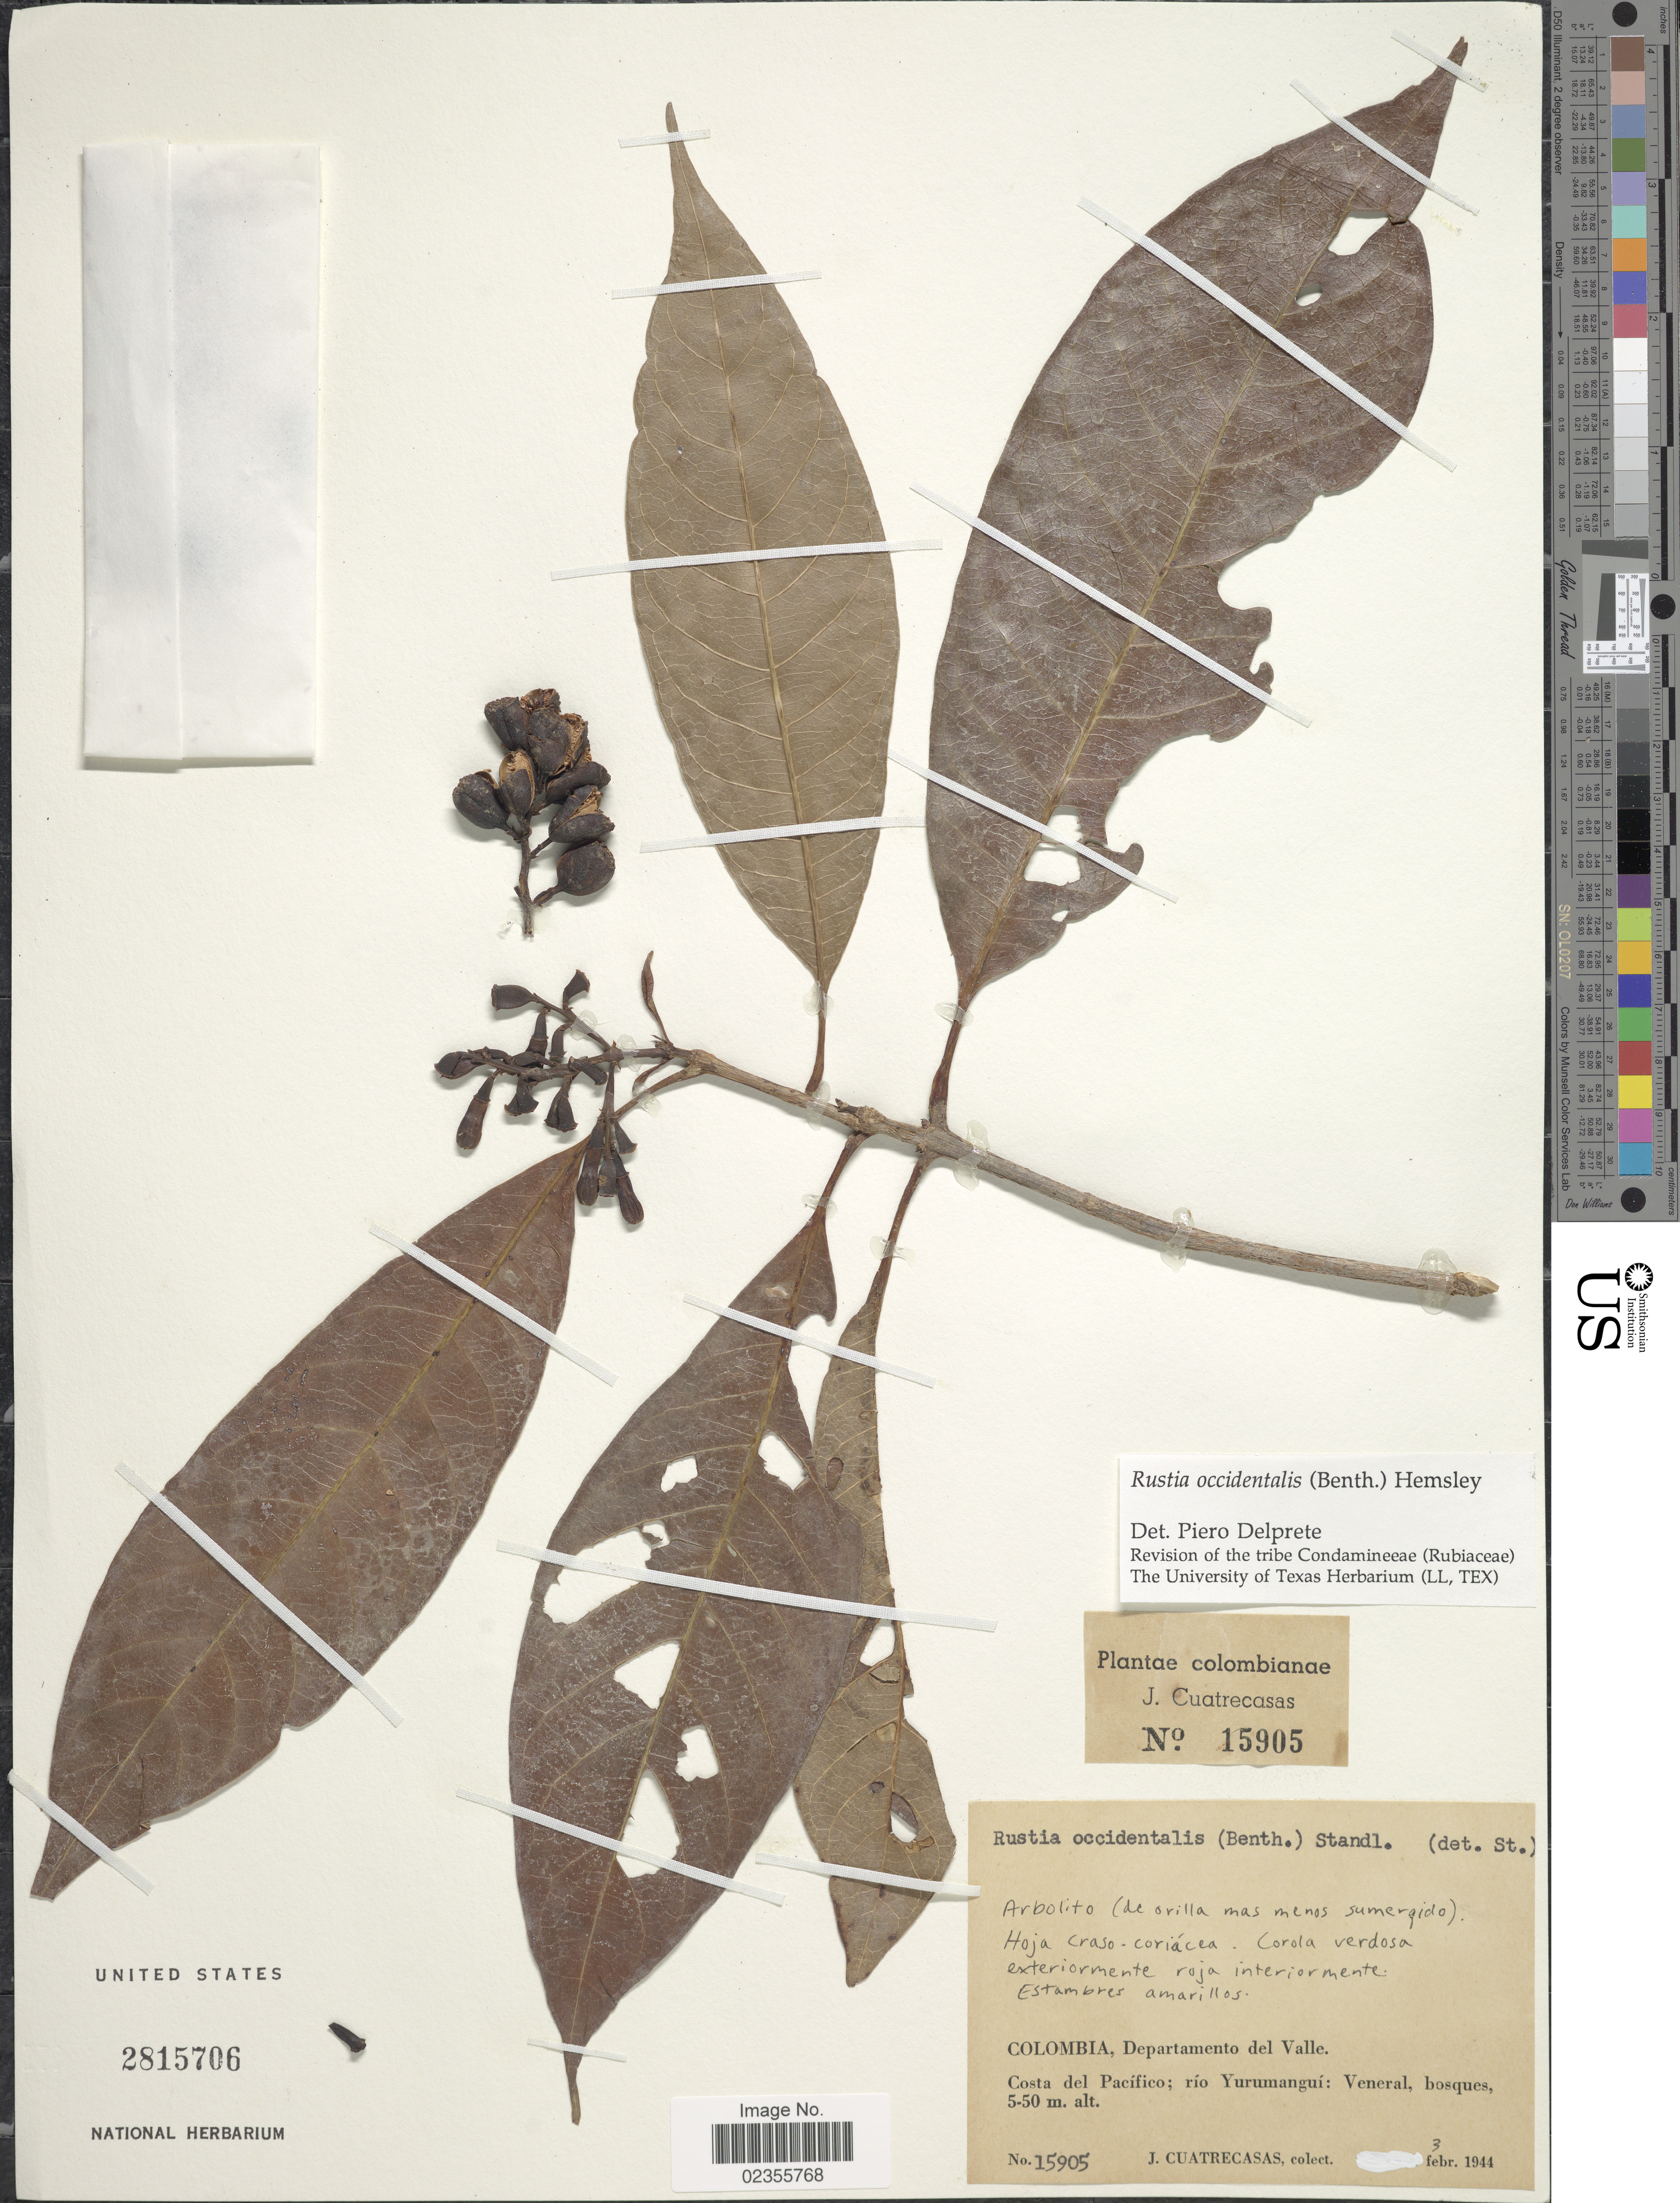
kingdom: Plantae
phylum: Tracheophyta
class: Magnoliopsida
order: Gentianales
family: Rubiaceae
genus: Rustia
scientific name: Rustia occidentalis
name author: (Benth.) Hemsl.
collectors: J. Cuatrecasas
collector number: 15905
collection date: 1944-02-03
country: Colombia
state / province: Valle del Cauca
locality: Departamento del Valle, Costa del Pacifico; rio Yurumangui: Veneral, bosques.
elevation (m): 5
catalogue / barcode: US 2815706